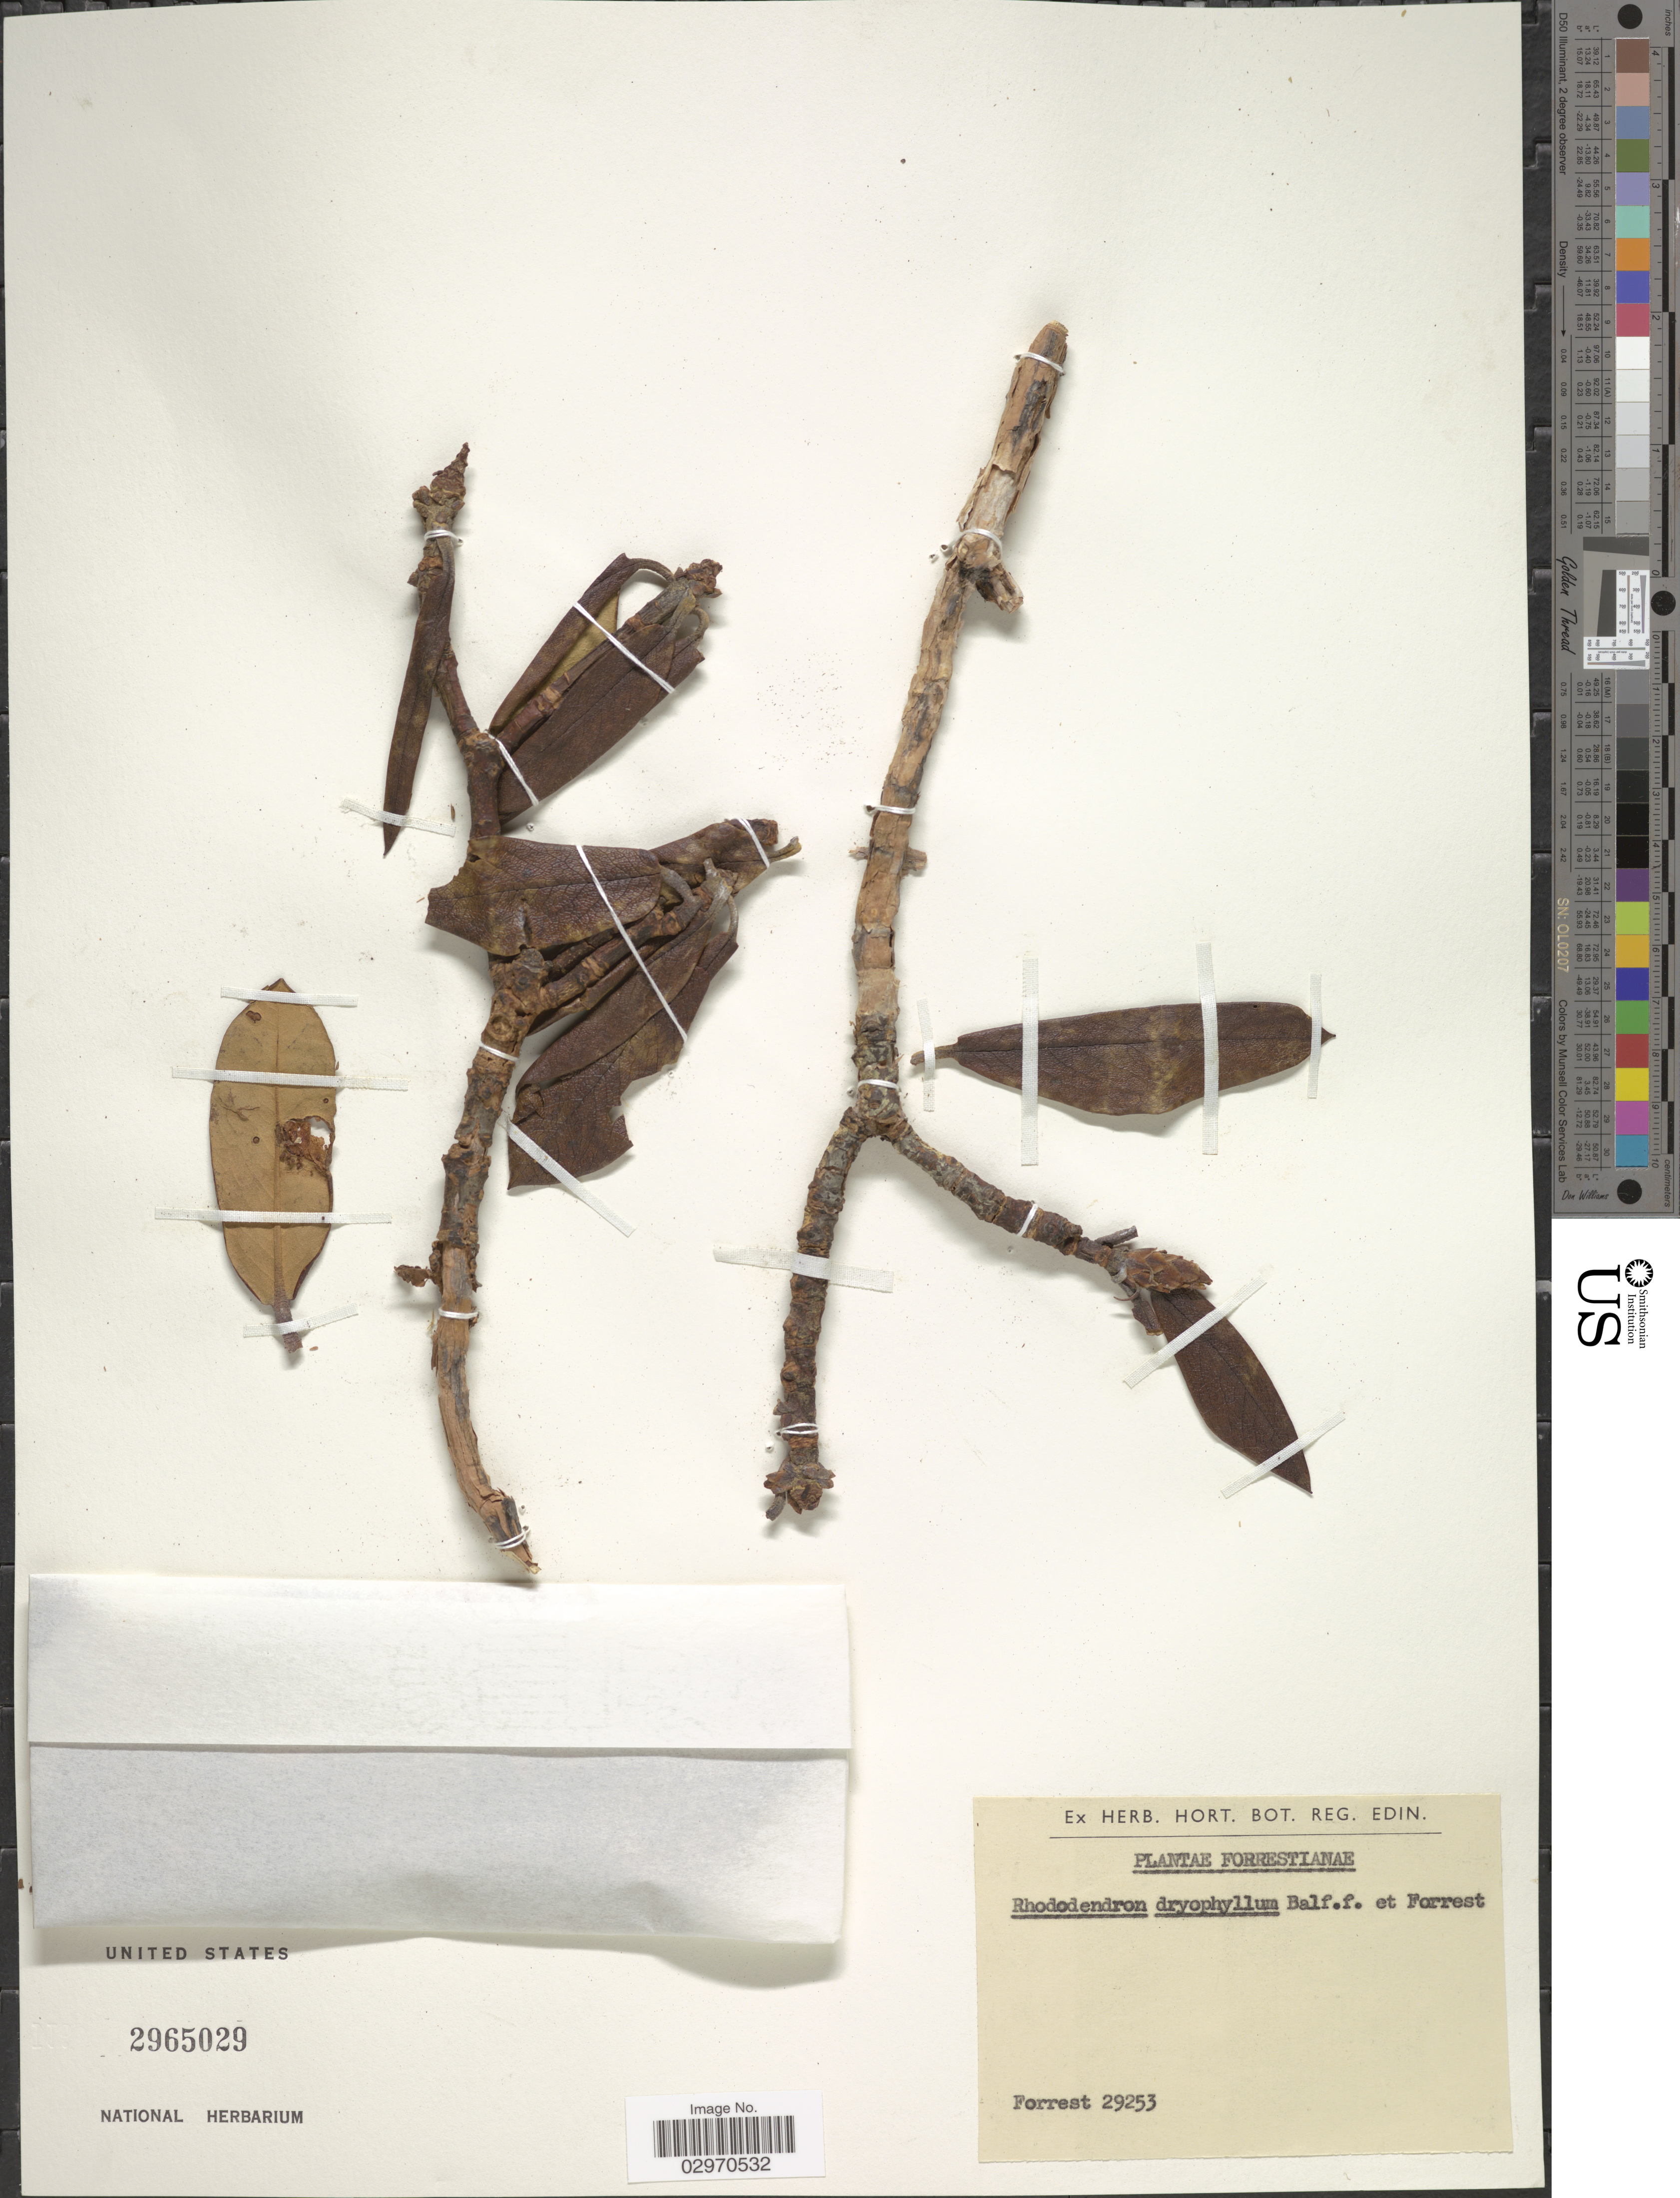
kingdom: Plantae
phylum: Tracheophyta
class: Magnoliopsida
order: Ericales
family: Ericaceae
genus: Rhododendron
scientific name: Rhododendron dryophyllum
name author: Balf. f. & Forrest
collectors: -. Forrest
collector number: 29253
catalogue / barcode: US 2965029